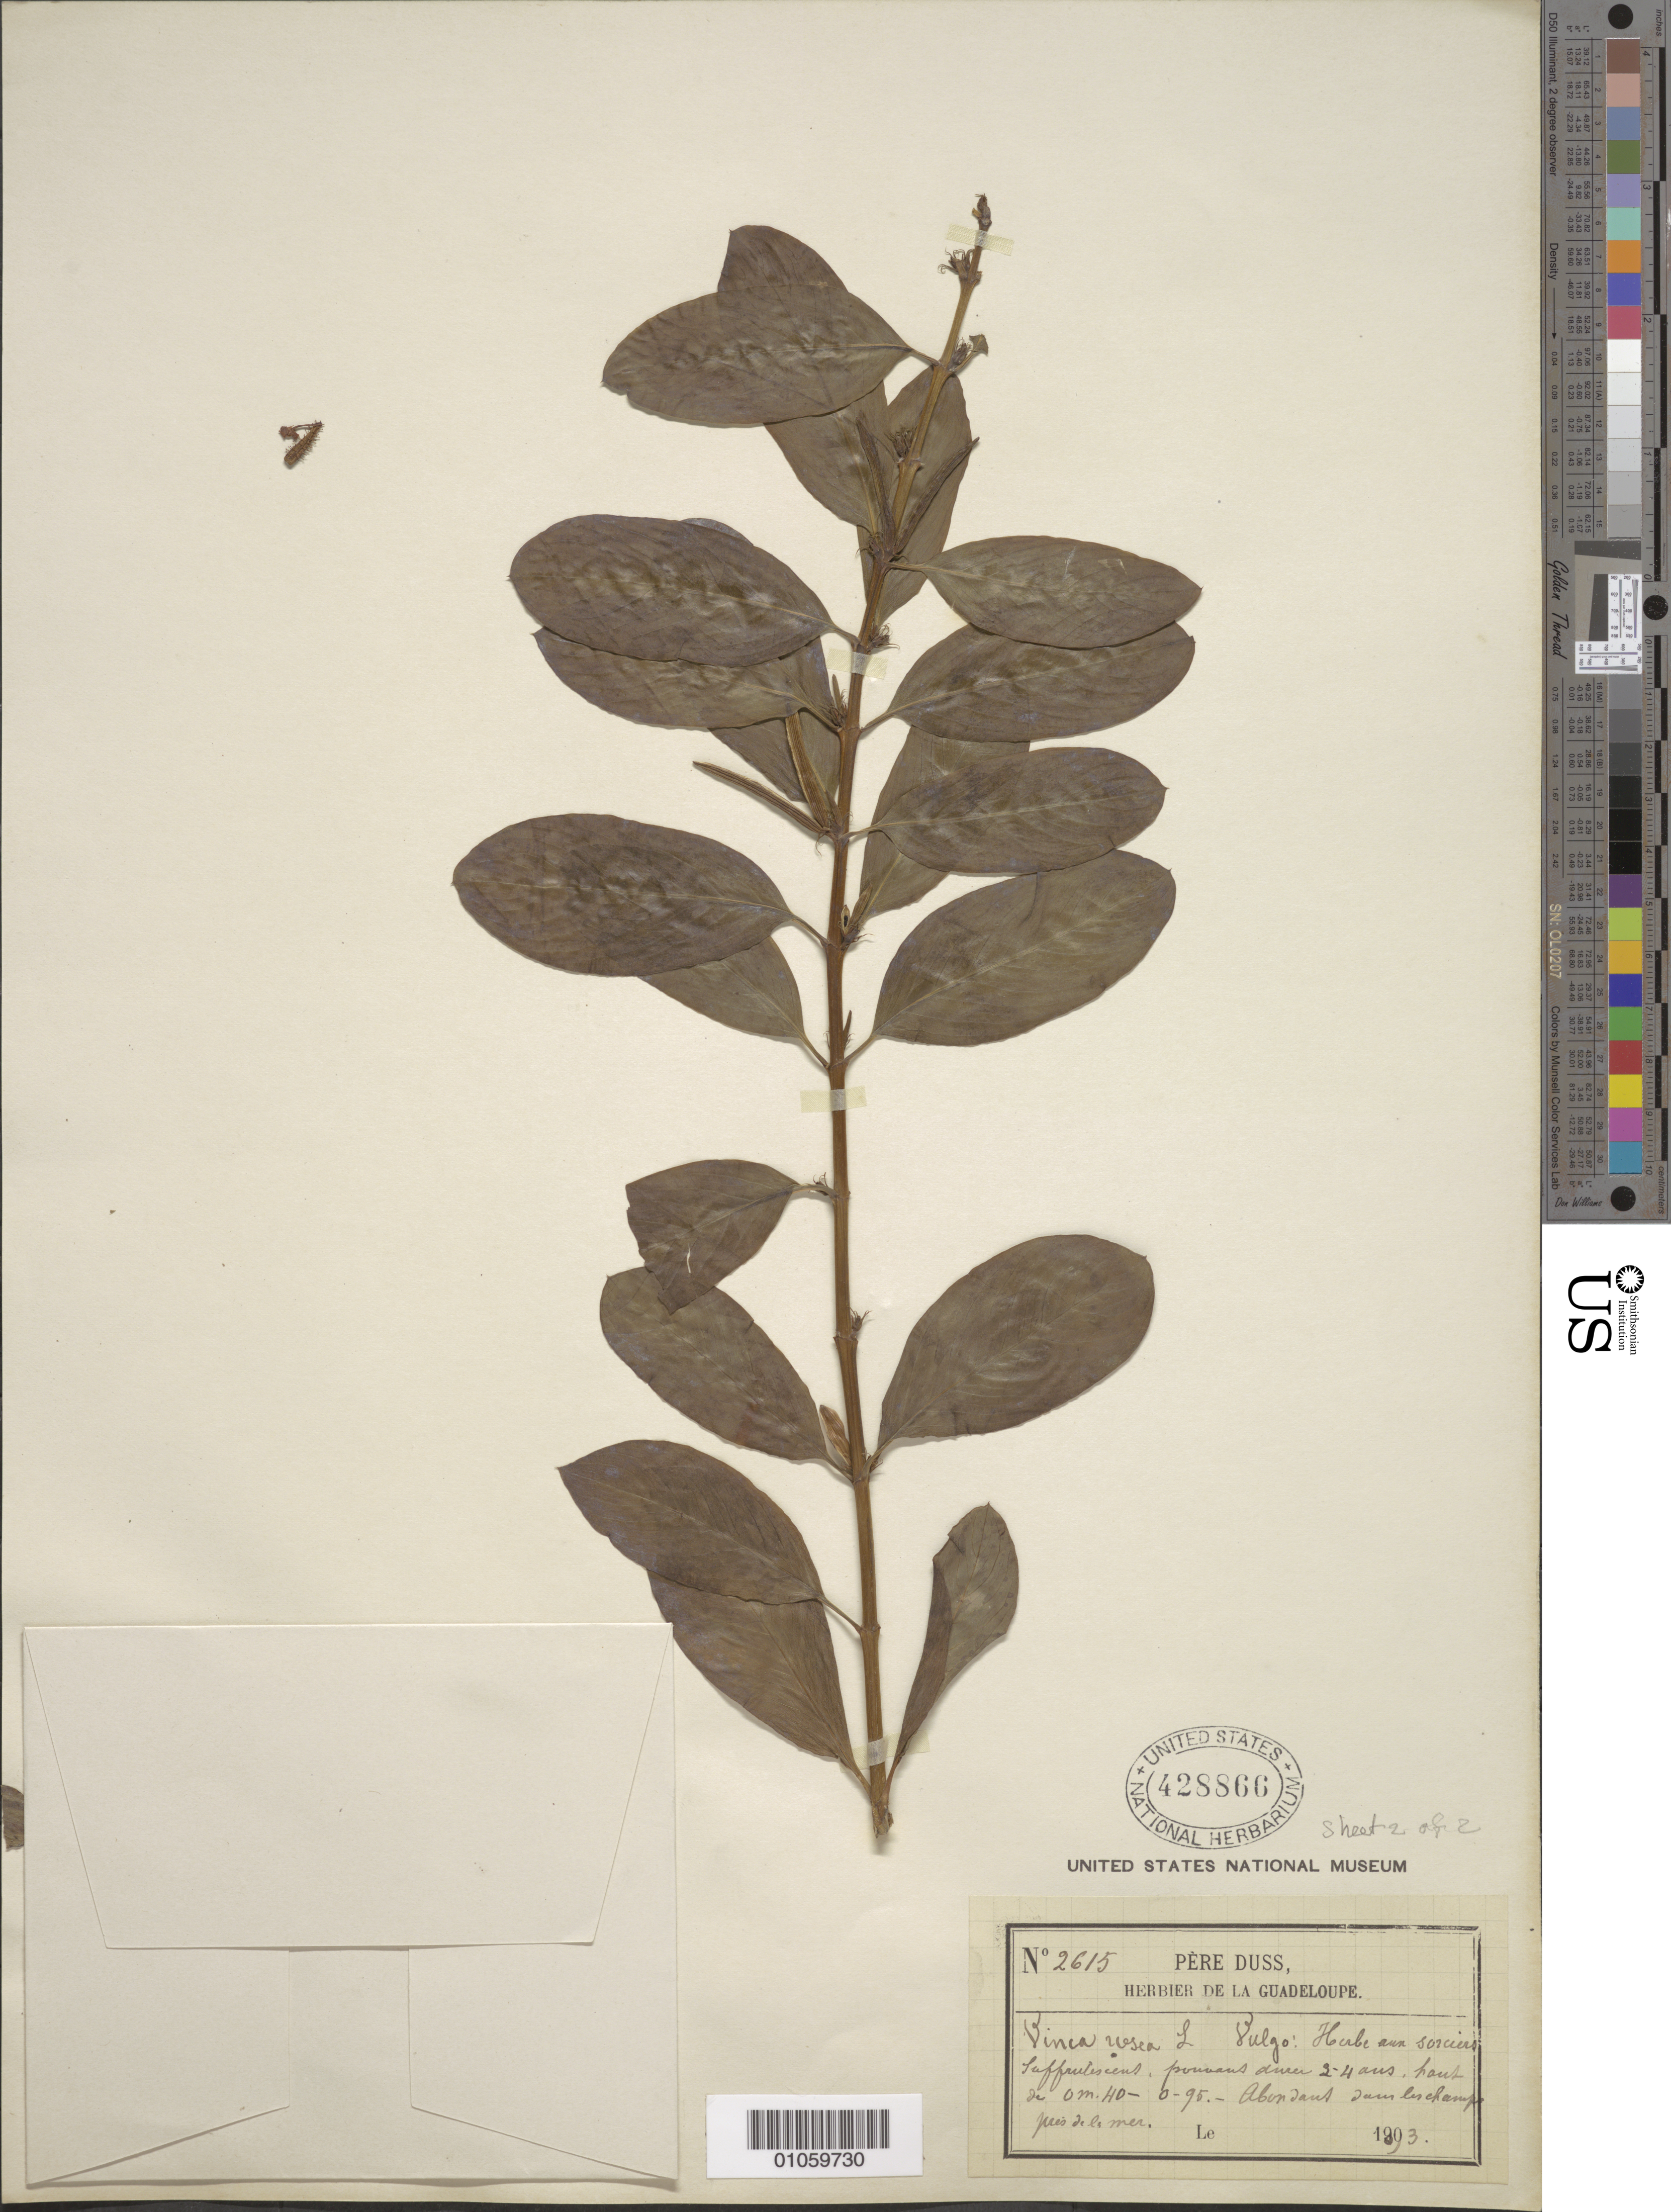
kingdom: Plantae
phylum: Tracheophyta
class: Magnoliopsida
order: Gentianales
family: Apocynaceae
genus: Lochnera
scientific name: Lochnera rosea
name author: (L.) Rchb. ex Endl.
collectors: Père Duss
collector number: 2615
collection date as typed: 1893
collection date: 1893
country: Guadeloupe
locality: Woods near the sea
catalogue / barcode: US 428866